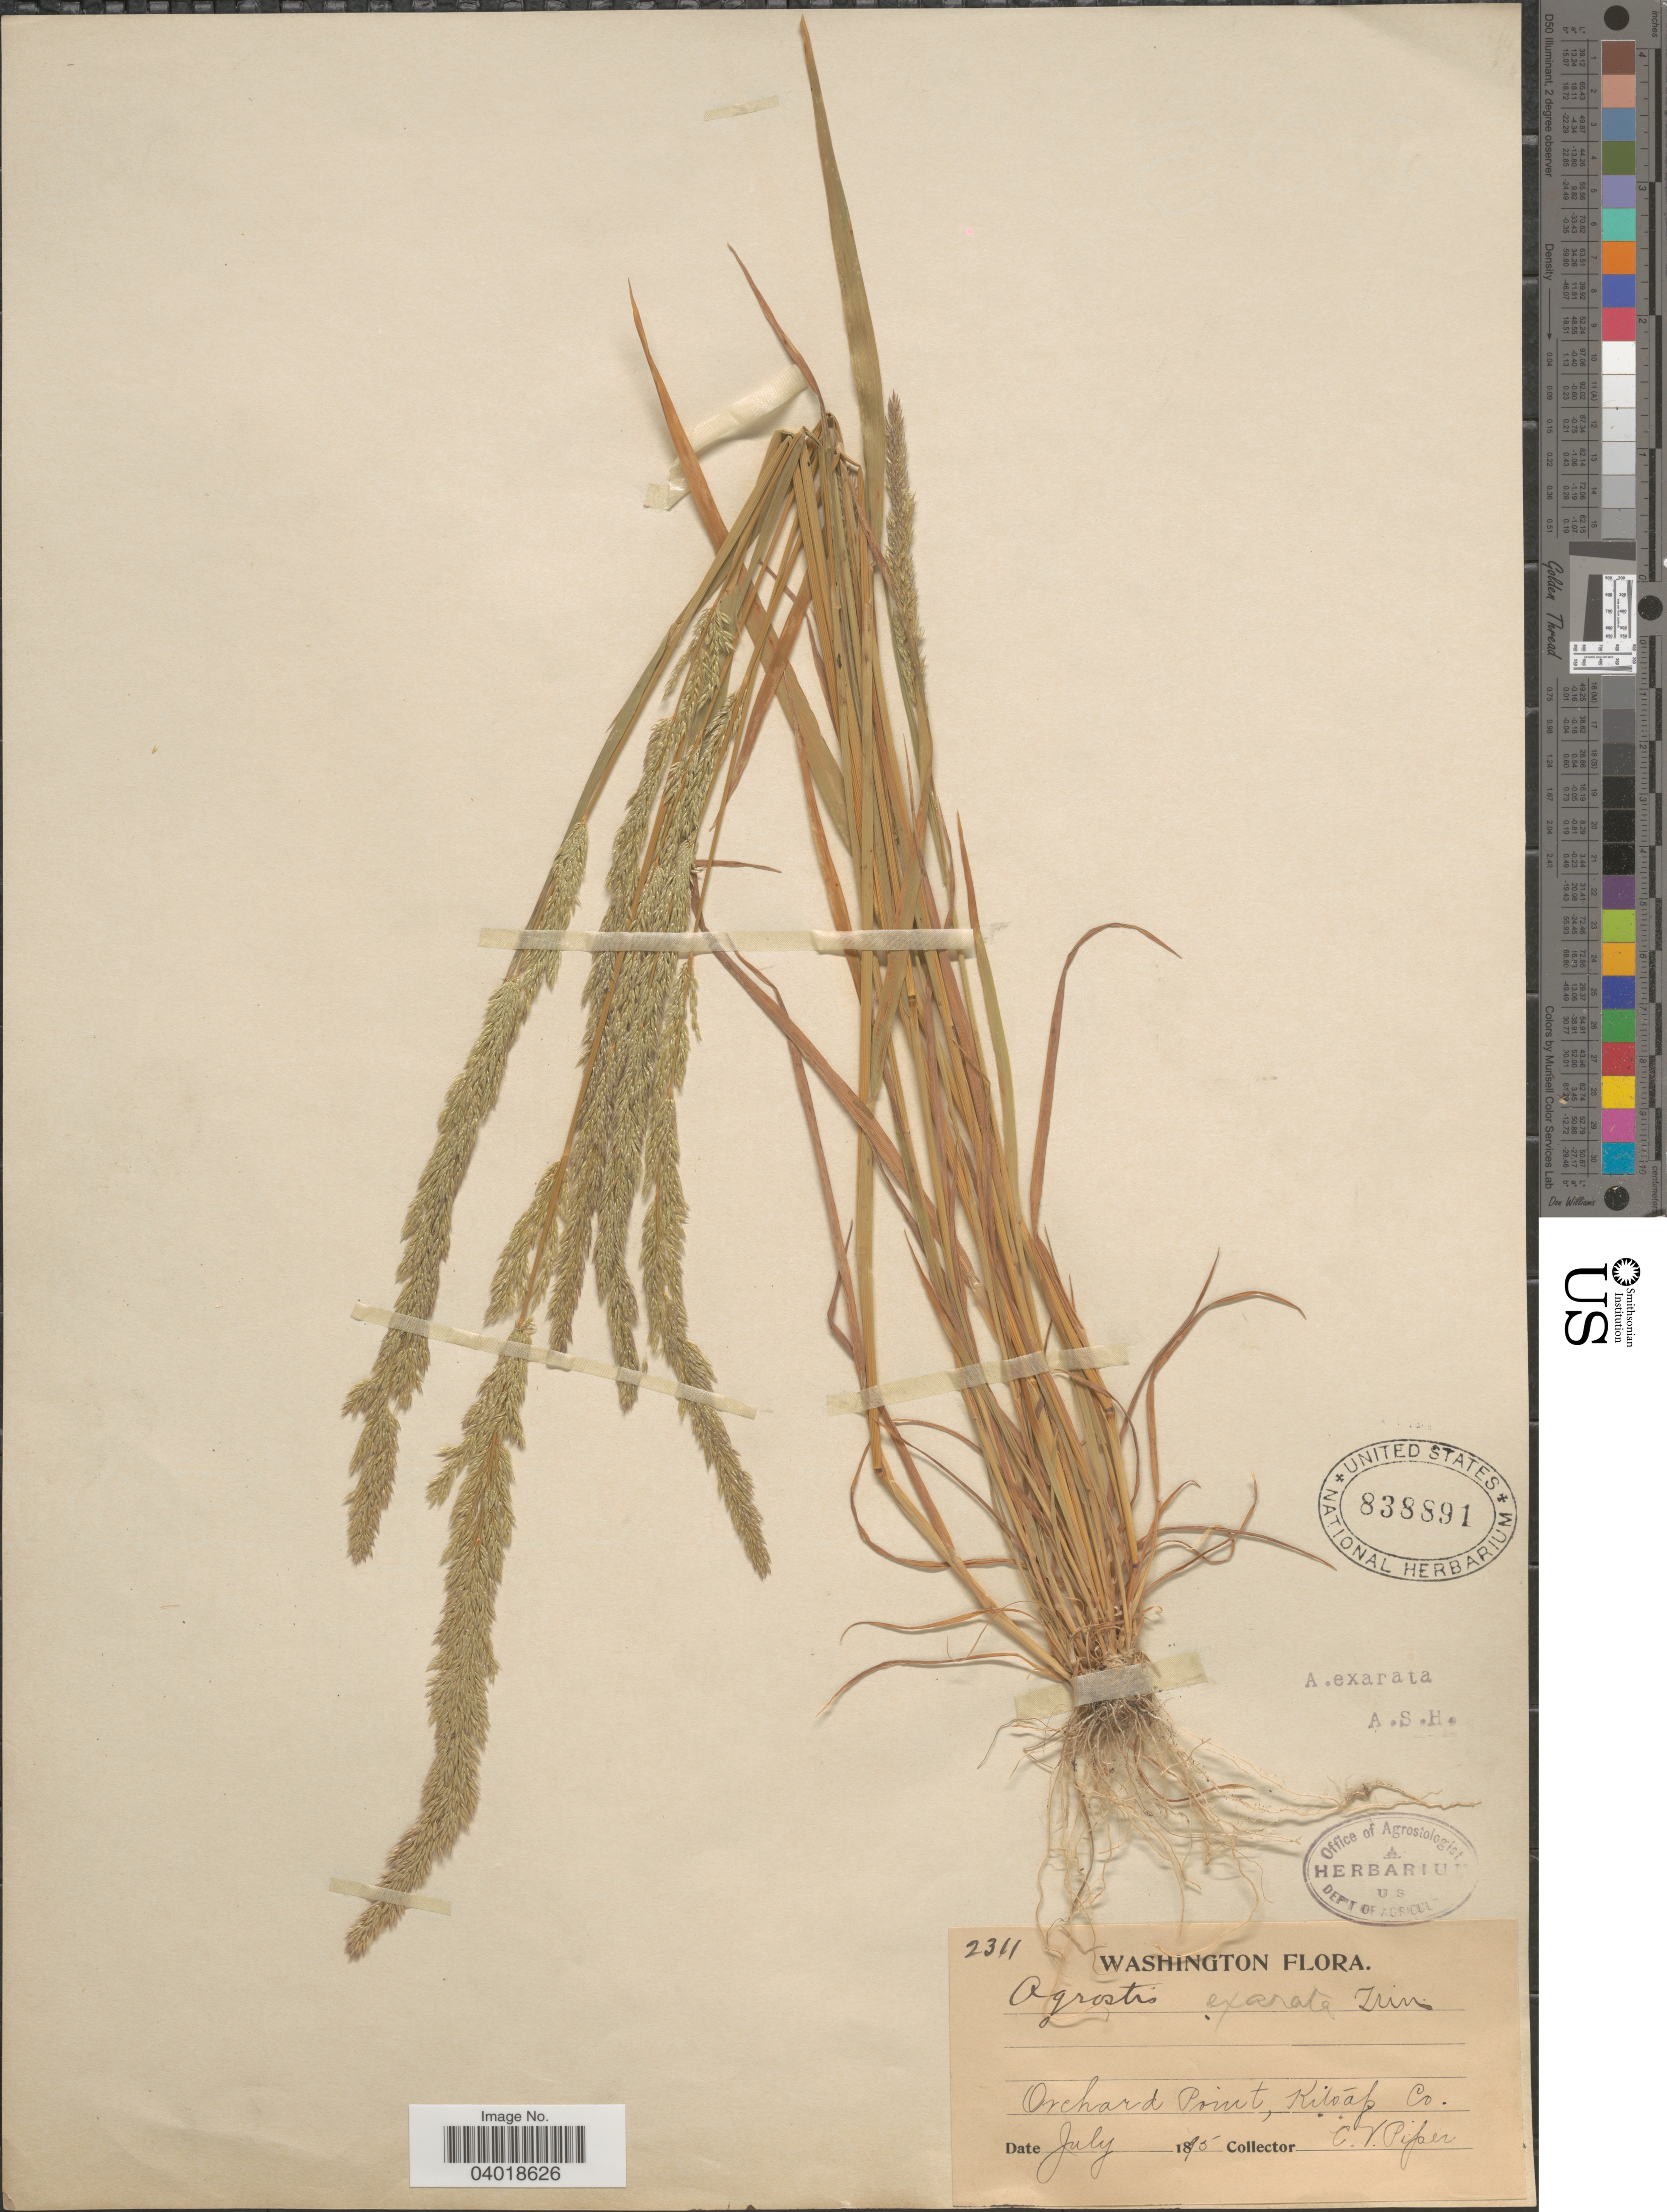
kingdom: Plantae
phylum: Tracheophyta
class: Liliopsida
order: Poales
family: Poaceae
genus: Agrostis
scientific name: Agrostis exarata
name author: Trin.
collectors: C. V. Piper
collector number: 2311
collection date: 1895-07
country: United States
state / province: Washington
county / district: Kitsap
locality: Orchard Point, Kitsap Co.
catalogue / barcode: US 838891